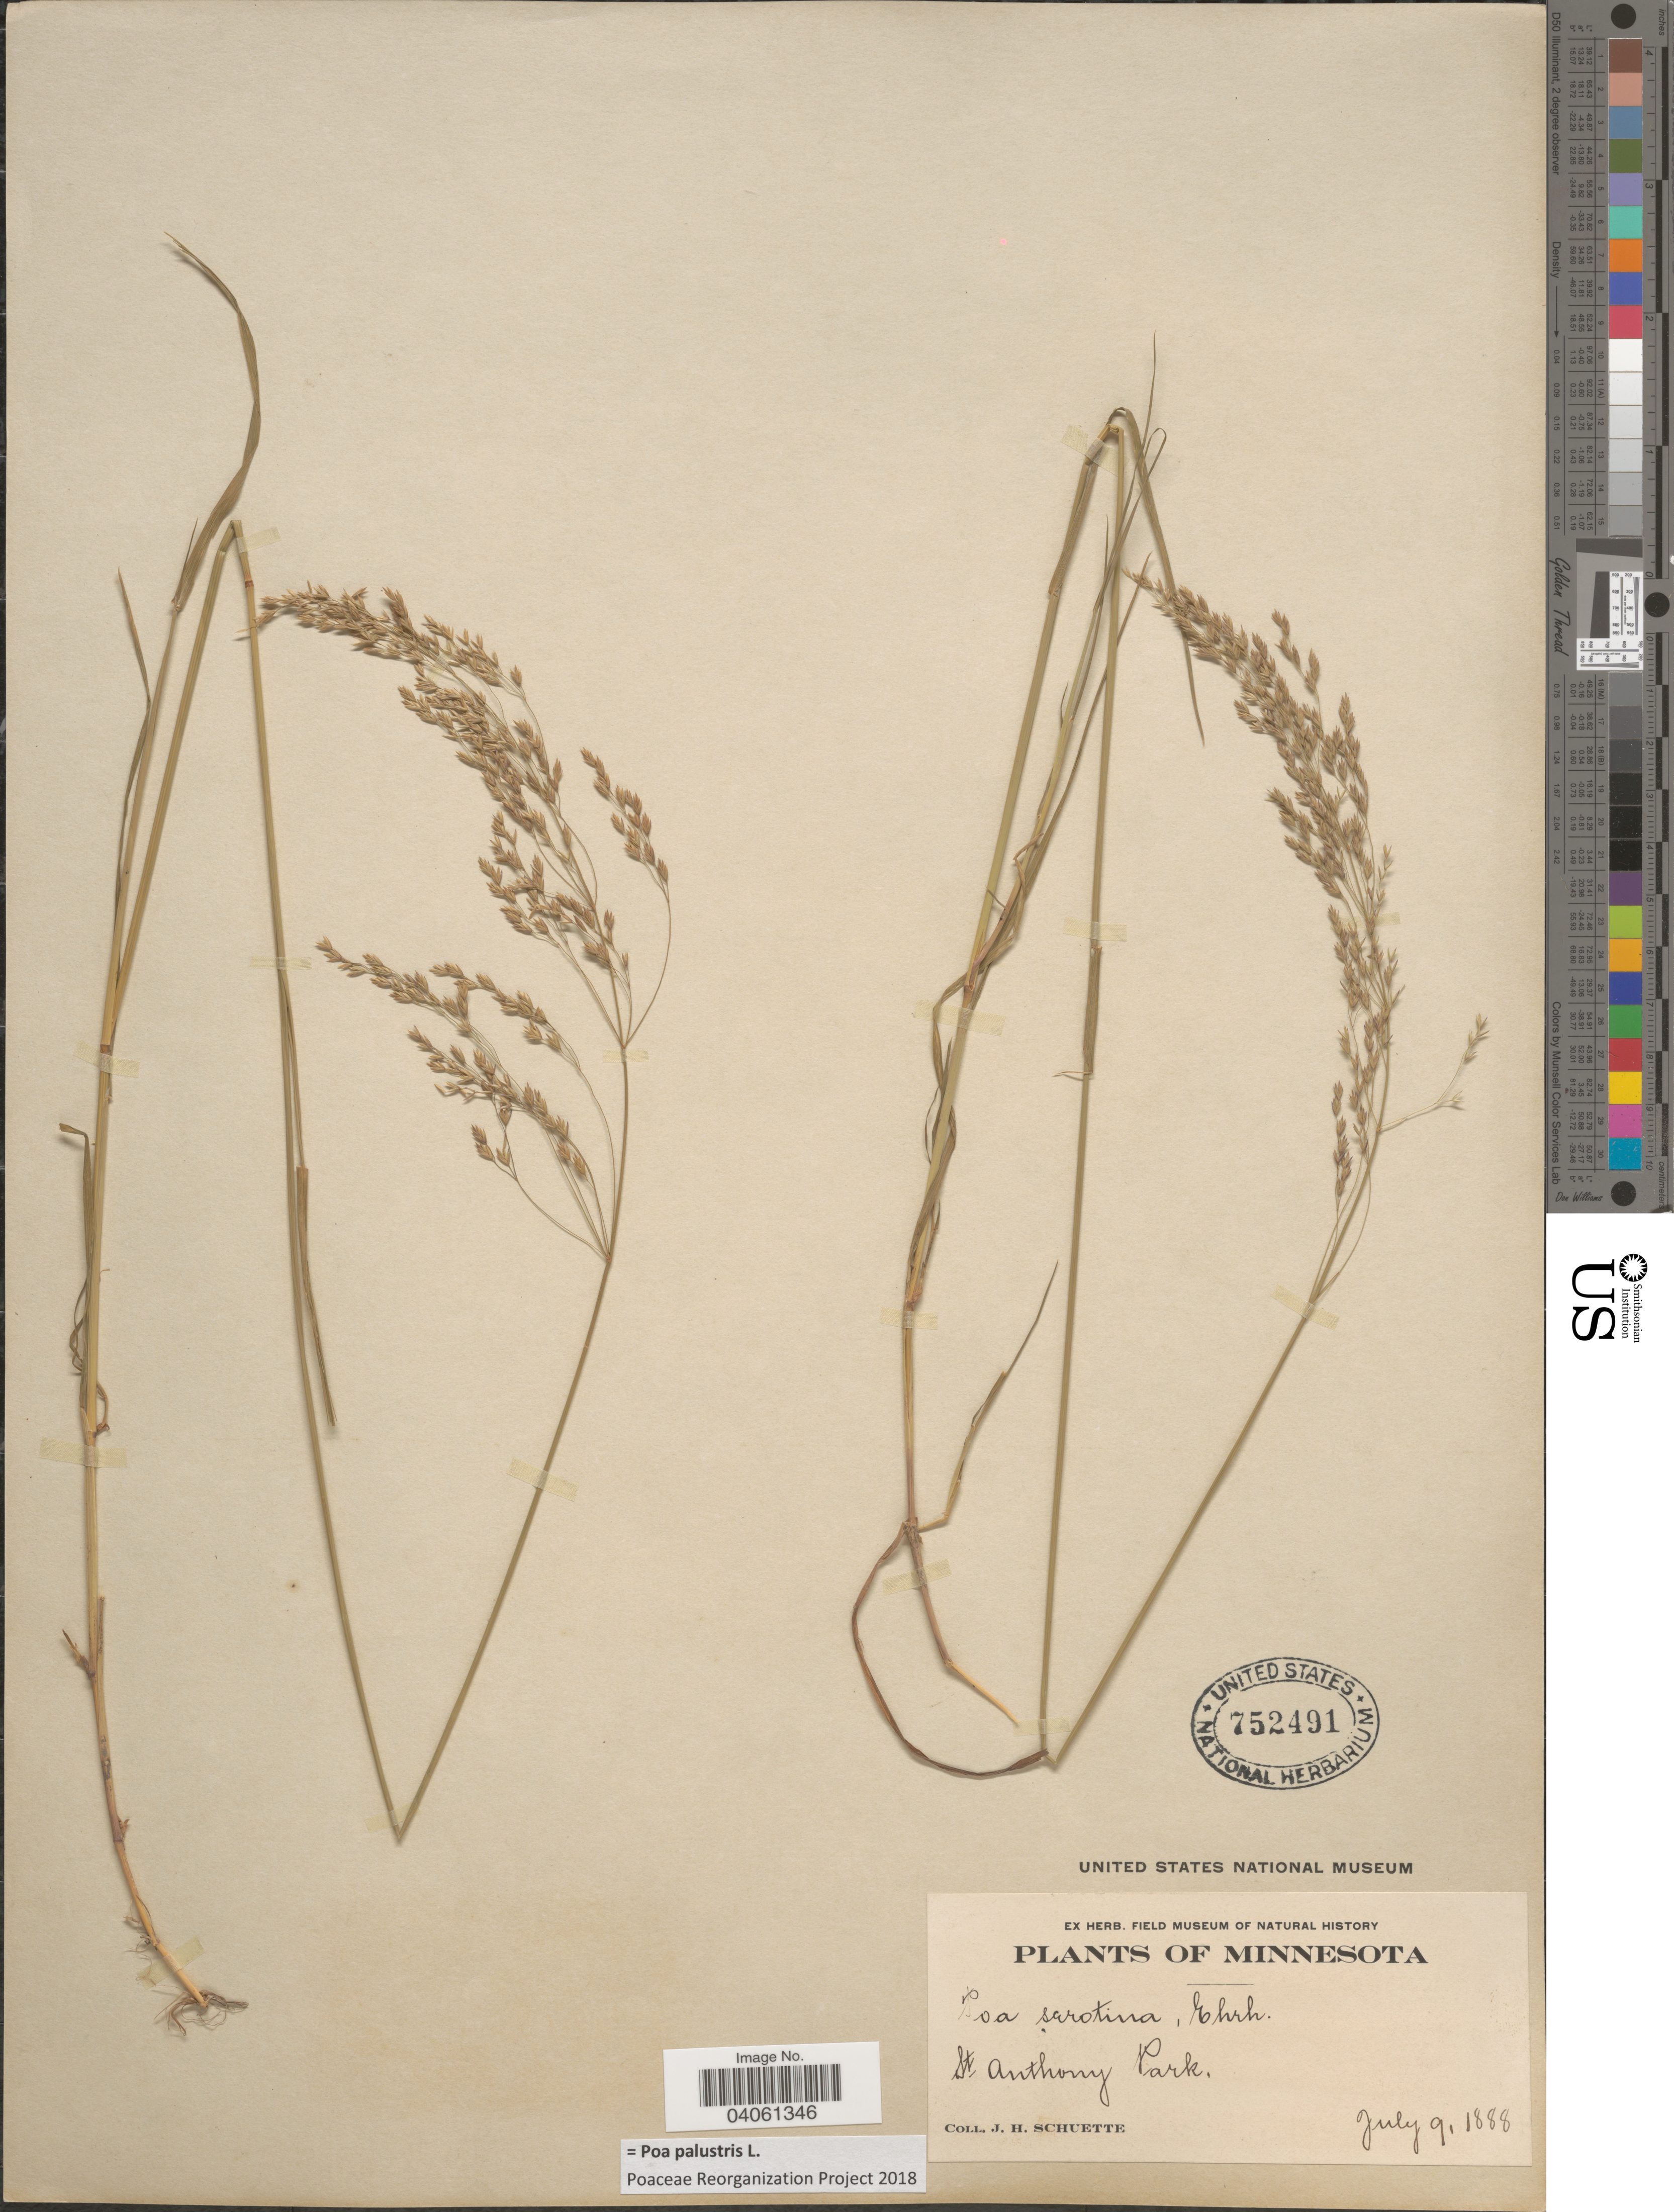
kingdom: Plantae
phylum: Tracheophyta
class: Liliopsida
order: Poales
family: Poaceae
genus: Poa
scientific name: Poa palustris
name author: L.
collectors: J. H. Schuette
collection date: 1888-07-09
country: United States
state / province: Minnesota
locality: St Anthony Park.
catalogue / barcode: US 752491